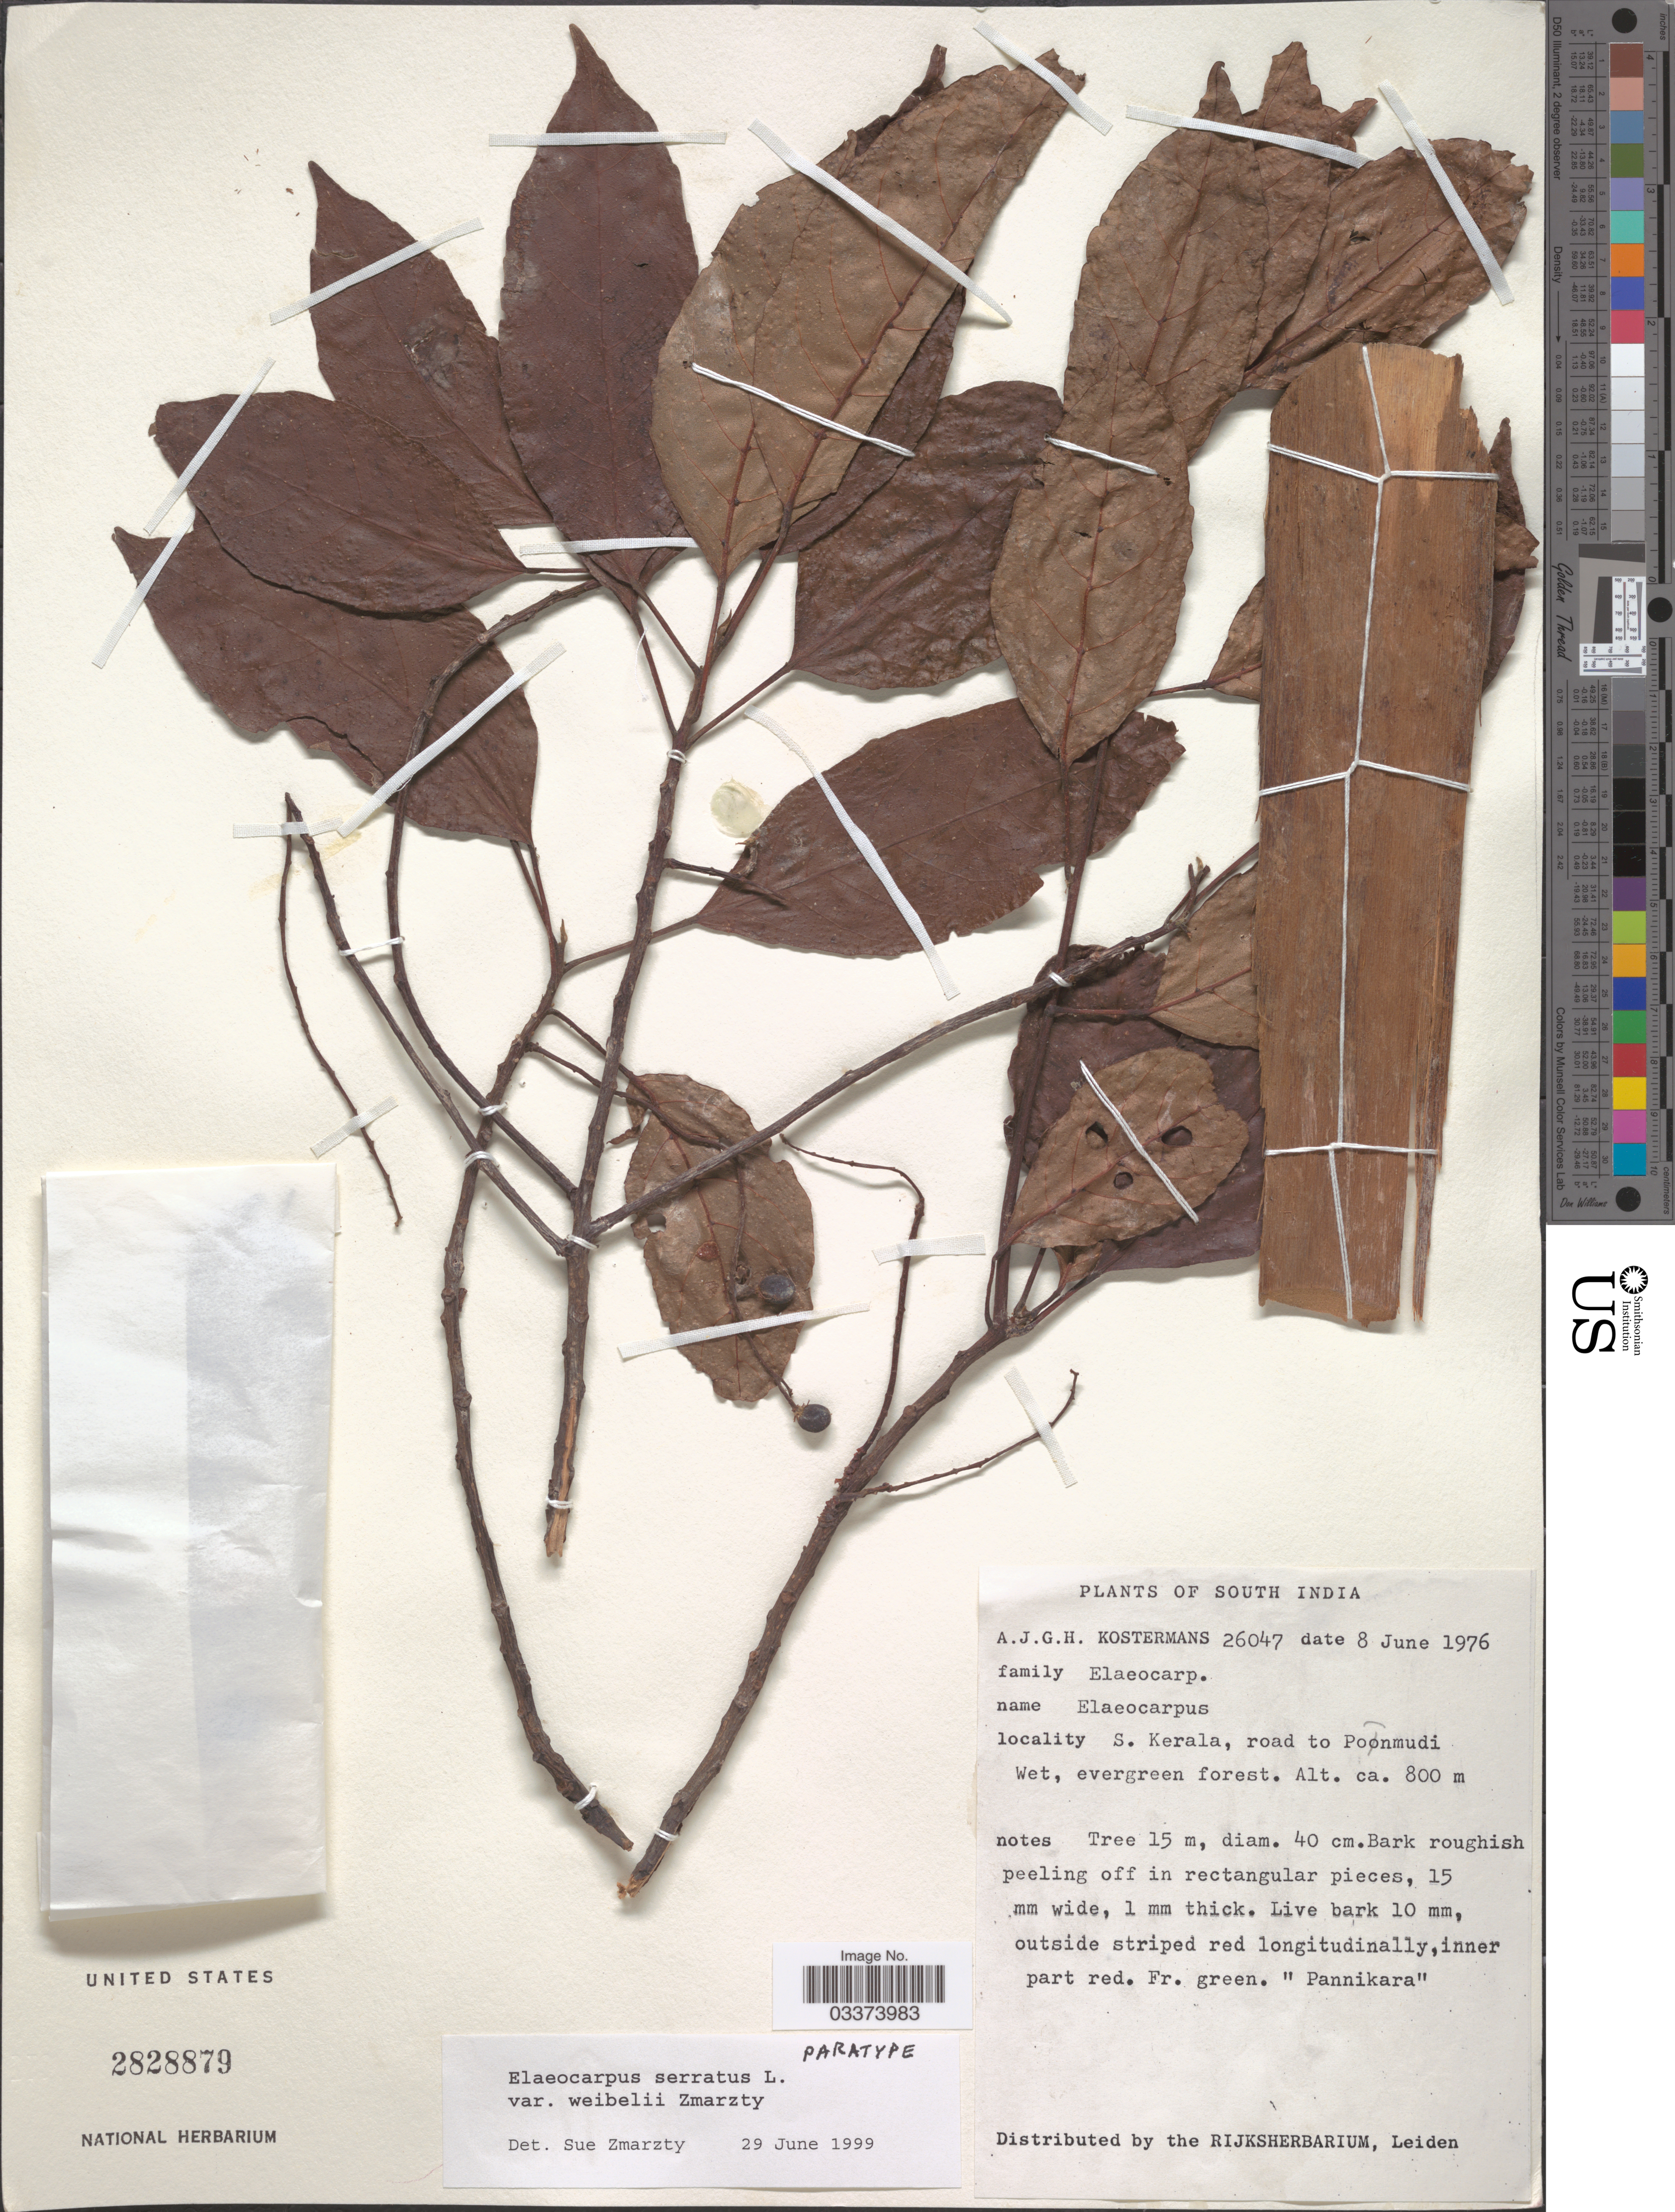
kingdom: Plantae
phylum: Tracheophyta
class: Magnoliopsida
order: Oxalidales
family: Elaeocarpaceae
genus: Elaeocarpus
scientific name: Elaeocarpus serratus var. weibelii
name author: Zmarzty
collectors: A. J. G. Kostermans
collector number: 26047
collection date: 1976-06-08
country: India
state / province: Kerala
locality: South India. S. Kerala, road to Ponmudi.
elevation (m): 800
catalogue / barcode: US 2828879